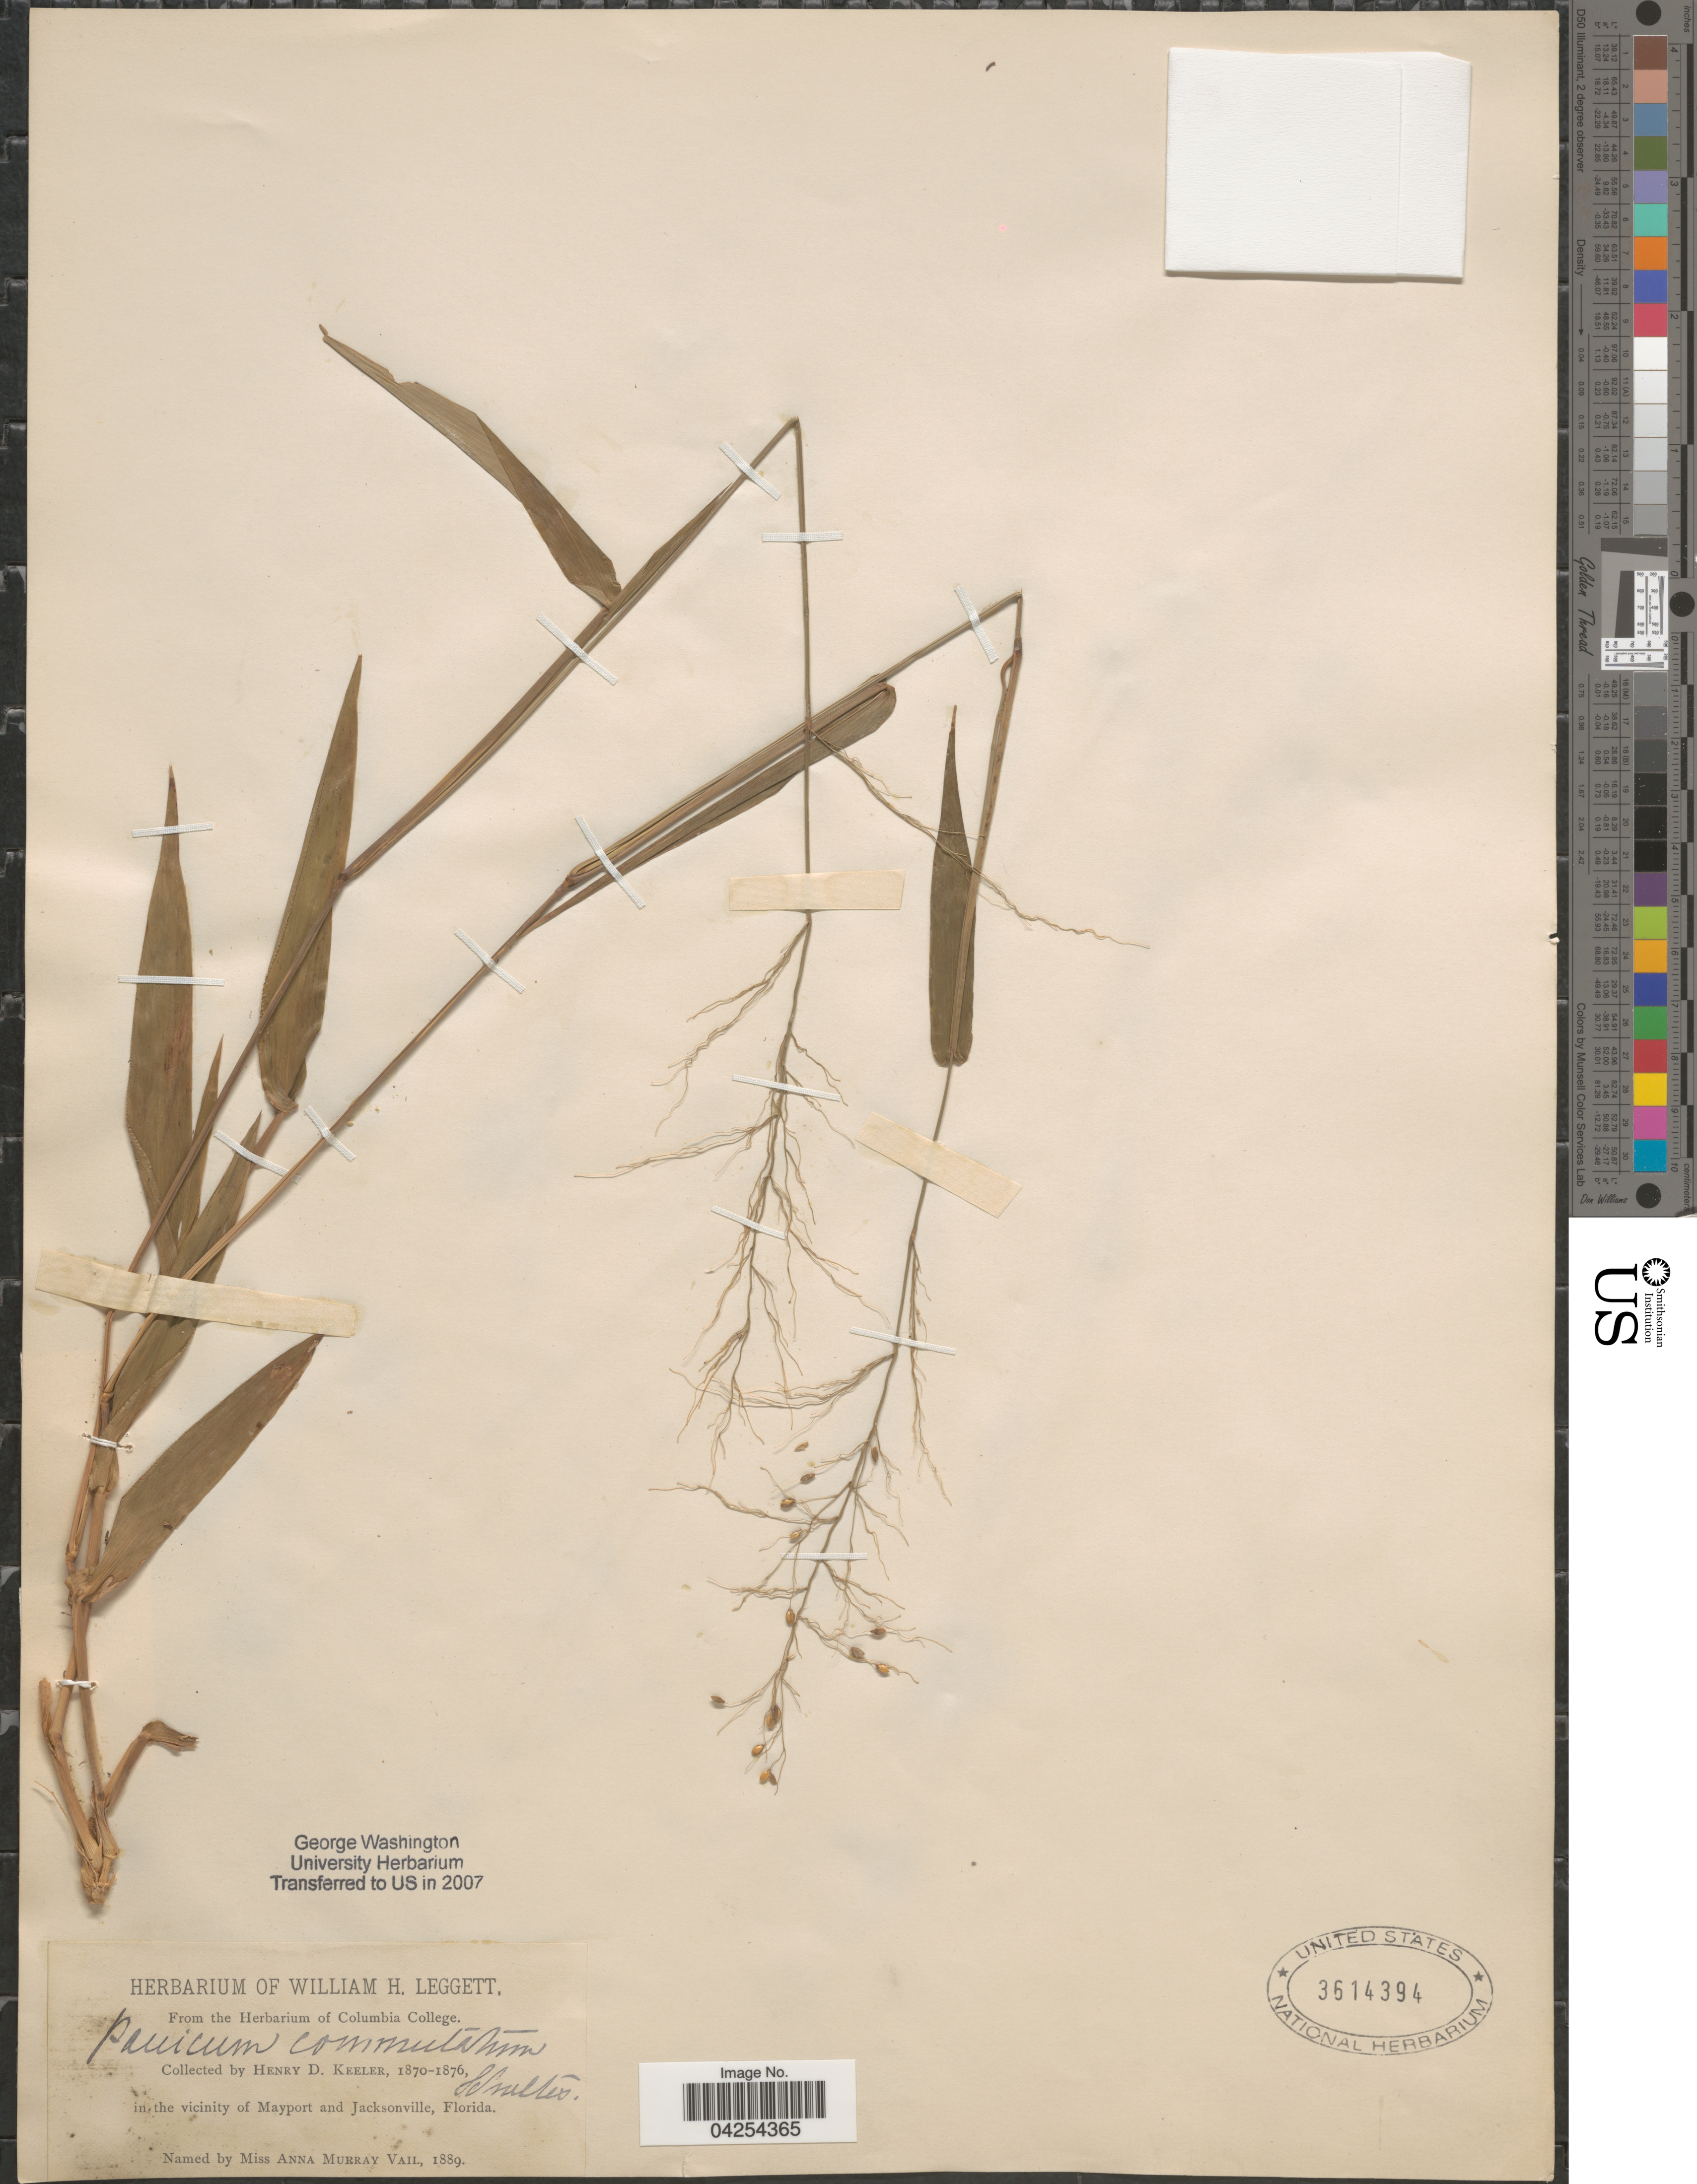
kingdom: Plantae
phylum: Tracheophyta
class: Liliopsida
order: Poales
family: Poaceae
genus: Dichanthelium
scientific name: Dichanthelium commutatum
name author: (Schult.) Gould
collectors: H. Keeler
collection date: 1870/1876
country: United States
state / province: Florida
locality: In the vicinity of Mayport and Jacksonville.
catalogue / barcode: US 3614394